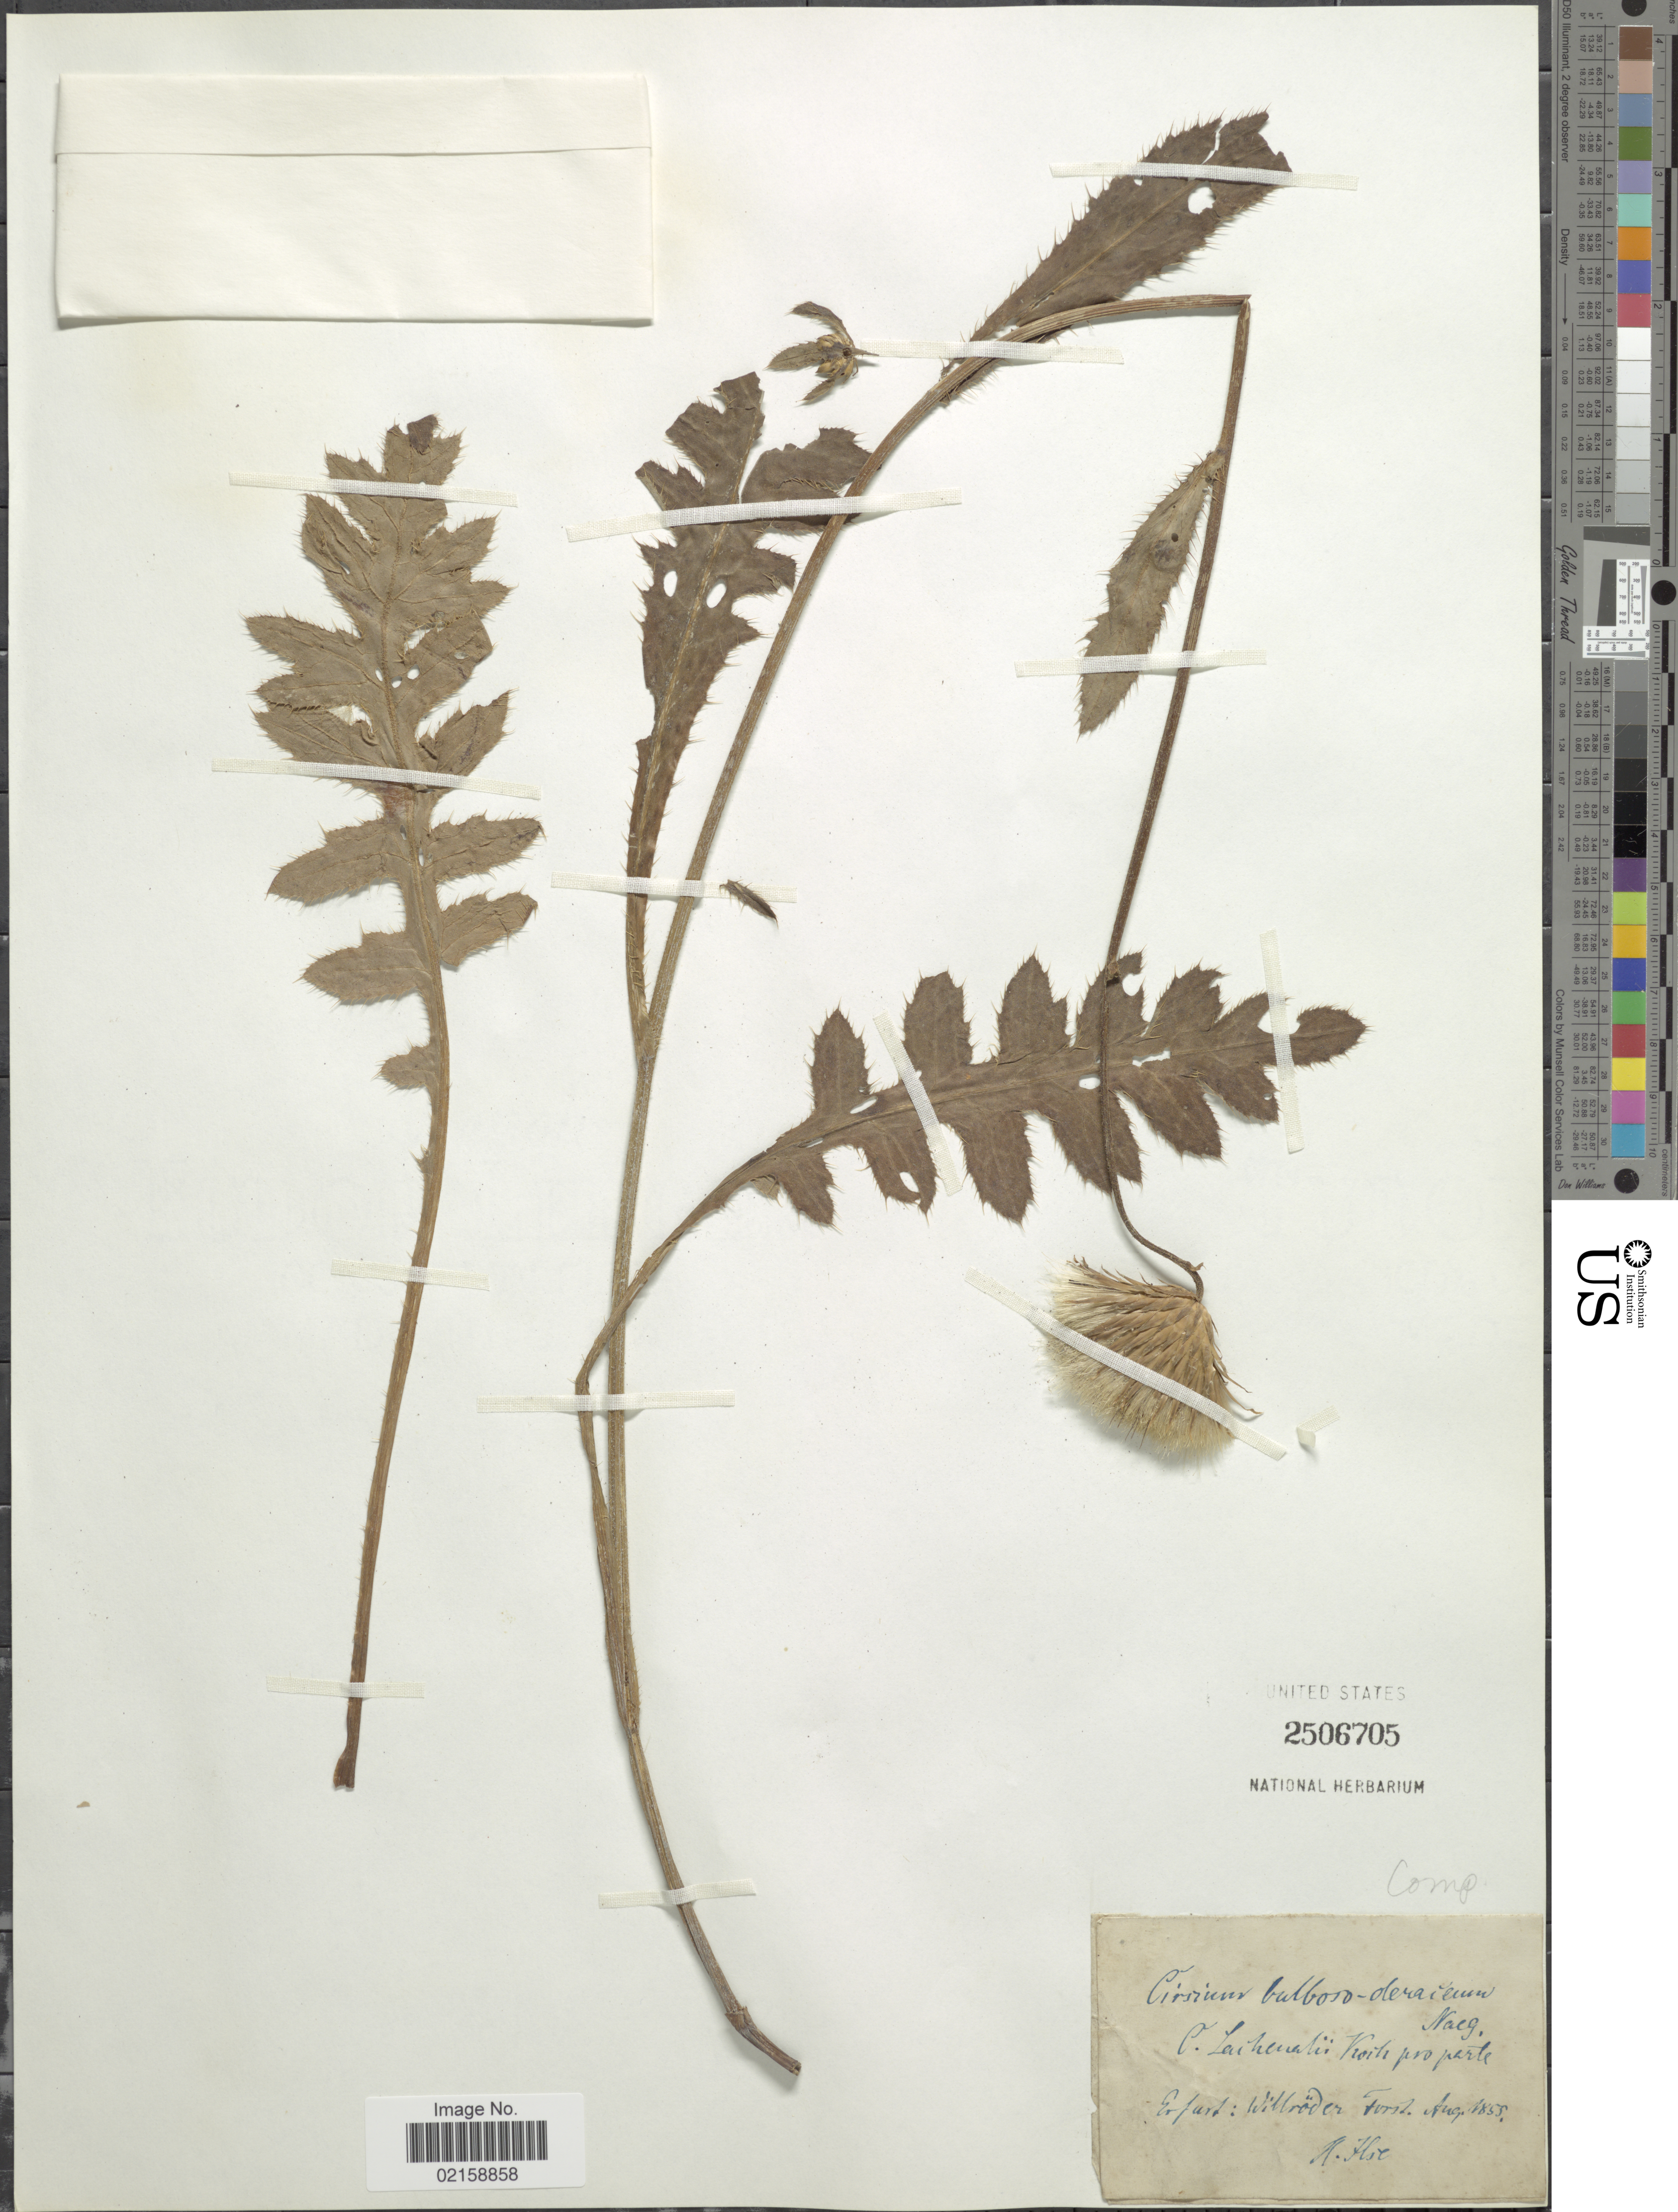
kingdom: Plantae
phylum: Tracheophyta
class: Magnoliopsida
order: Asterales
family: Asteraceae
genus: Cirsium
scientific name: Cirsium tuberosum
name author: (L.) All.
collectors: H. Hoe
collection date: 1855-08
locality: Erfart: Witbroder Forst. [interpreted]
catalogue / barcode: US 2506705